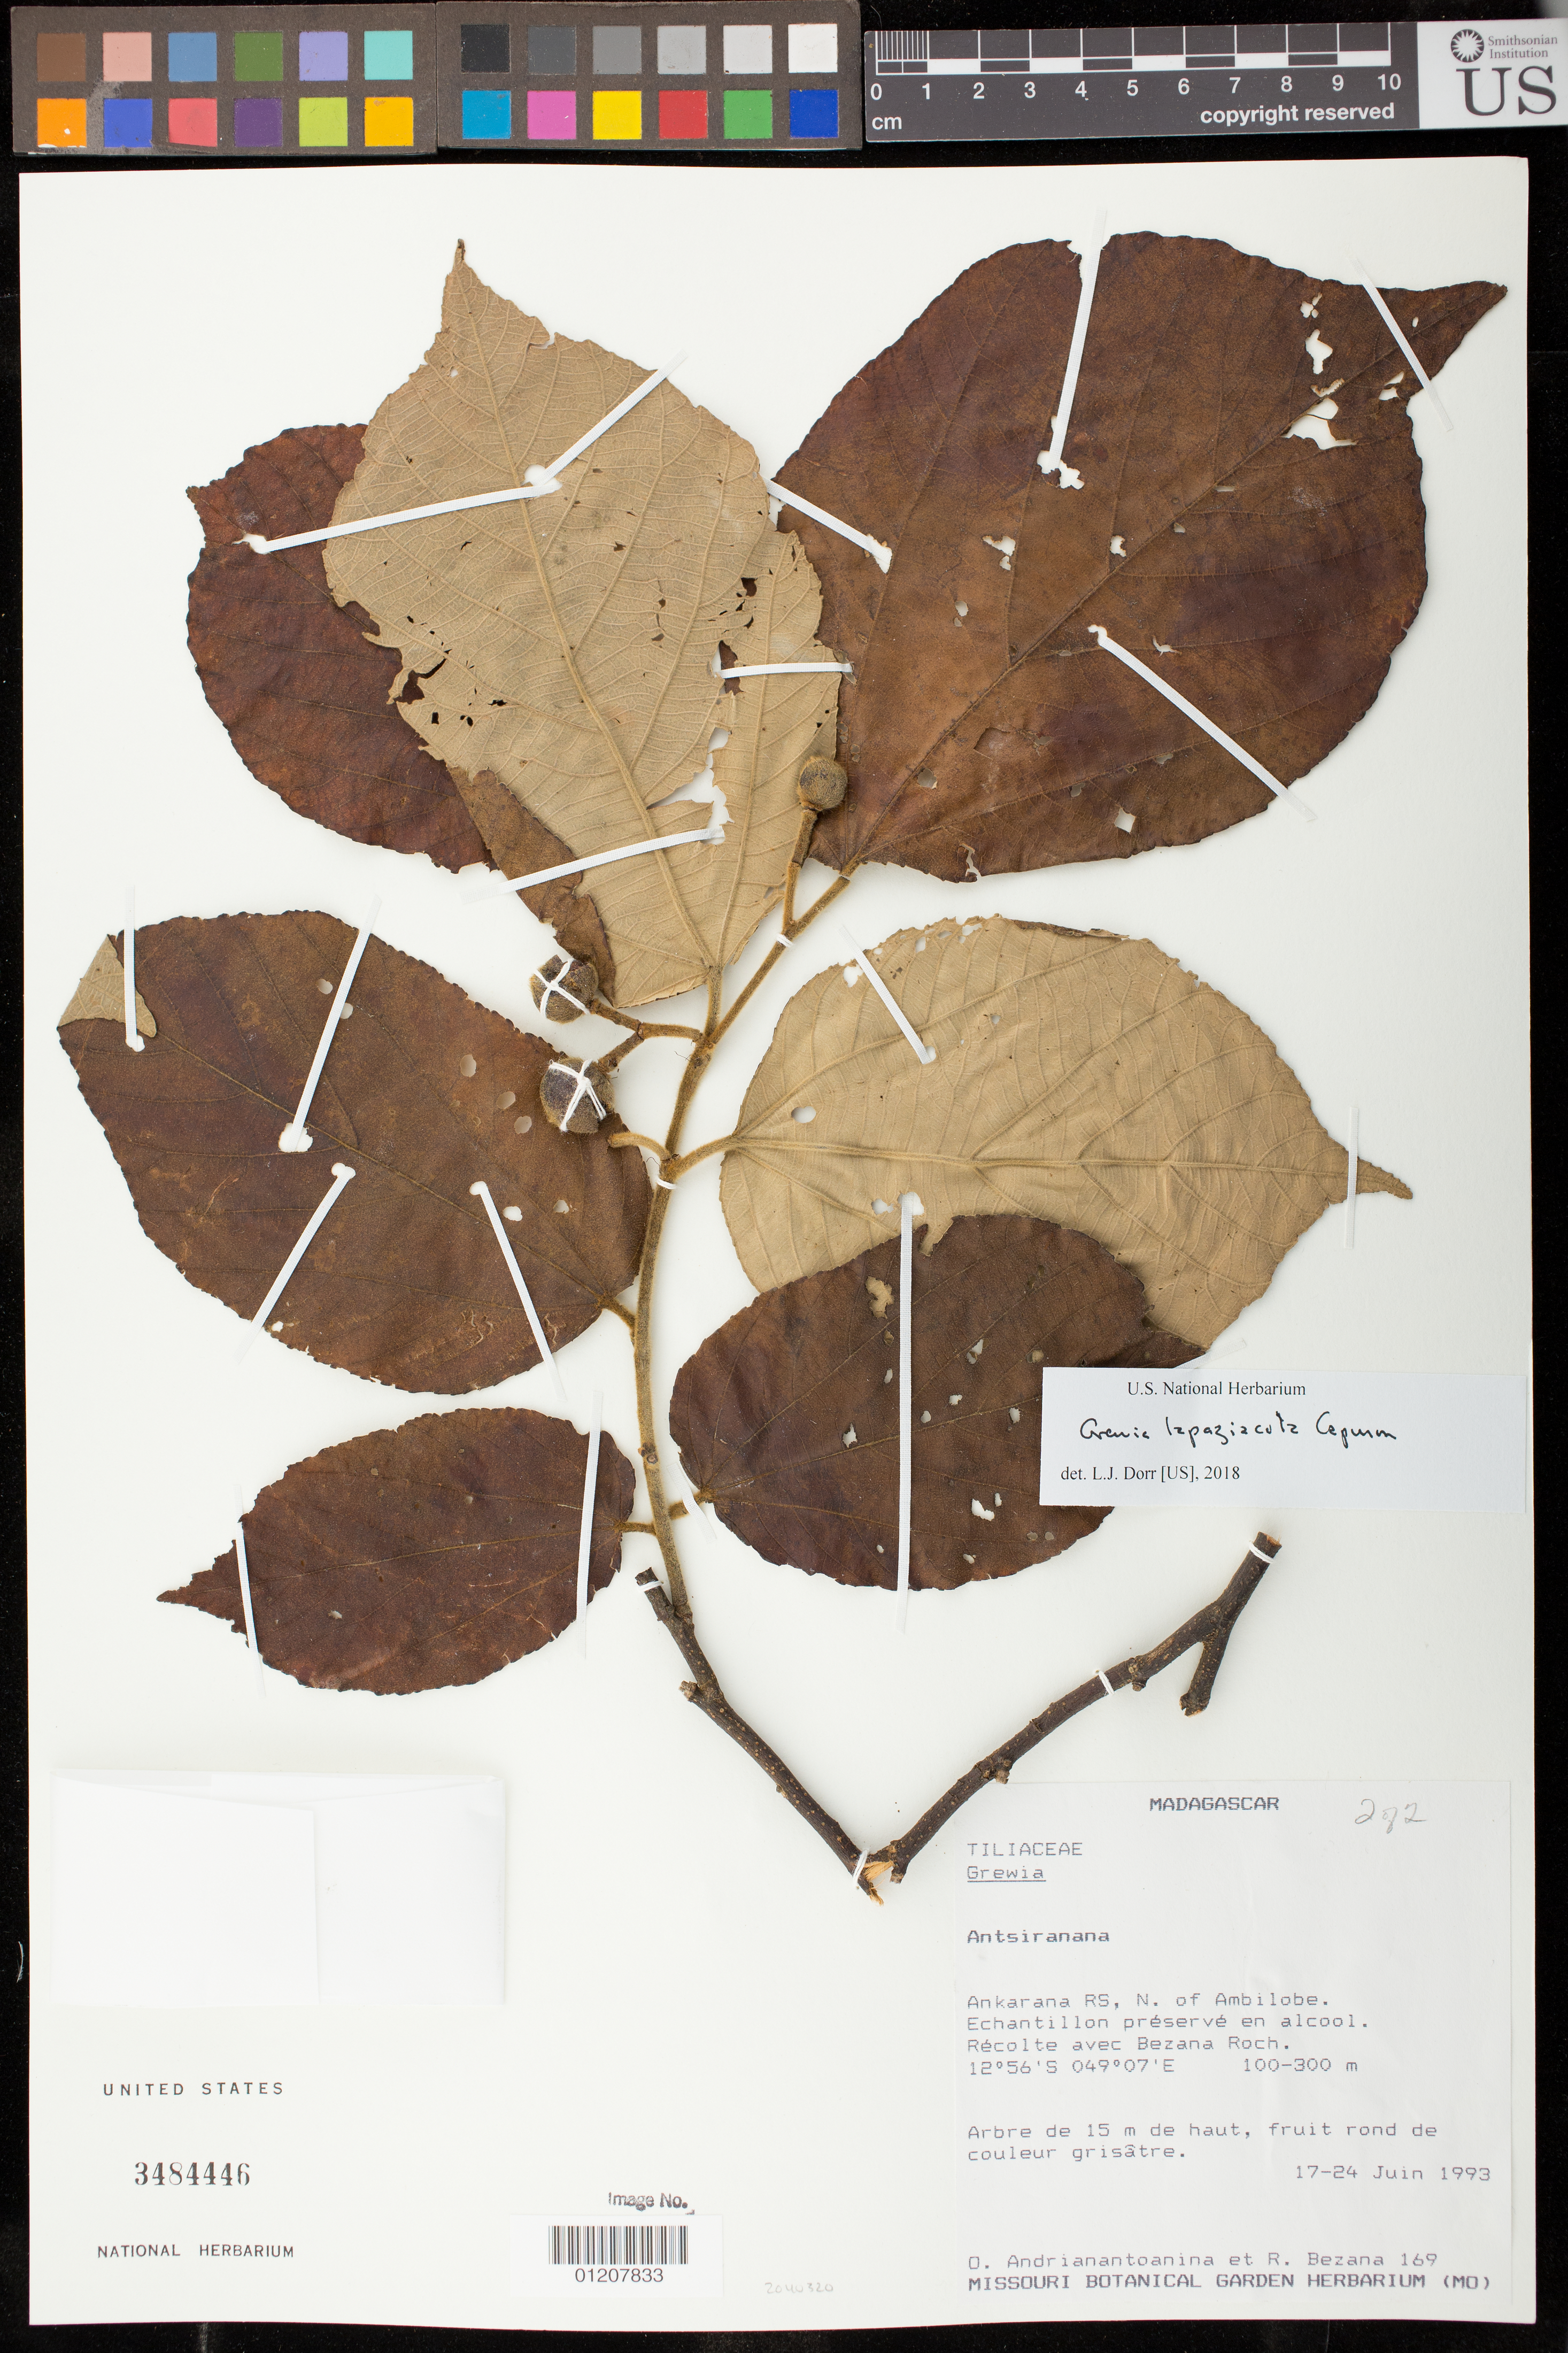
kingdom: Plantae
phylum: Tracheophyta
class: Magnoliopsida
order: Malvales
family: Malvaceae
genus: Grewia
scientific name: Grewia lapiazicola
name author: Capuron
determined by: Dorr, L. J., (BOT), Smithsonian Institution - National Museum of Natural History (UNITED STATES)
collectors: O. Andrianantoanina & R. Bezana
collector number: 169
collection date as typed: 17 Jun 1993 to 24 Jun 1993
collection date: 1993-06-17/1993-06-24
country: Madagascar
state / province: Diana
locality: Antsiranana. Ankarana RS, N. of Ambilobe..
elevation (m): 100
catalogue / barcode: US 3484446